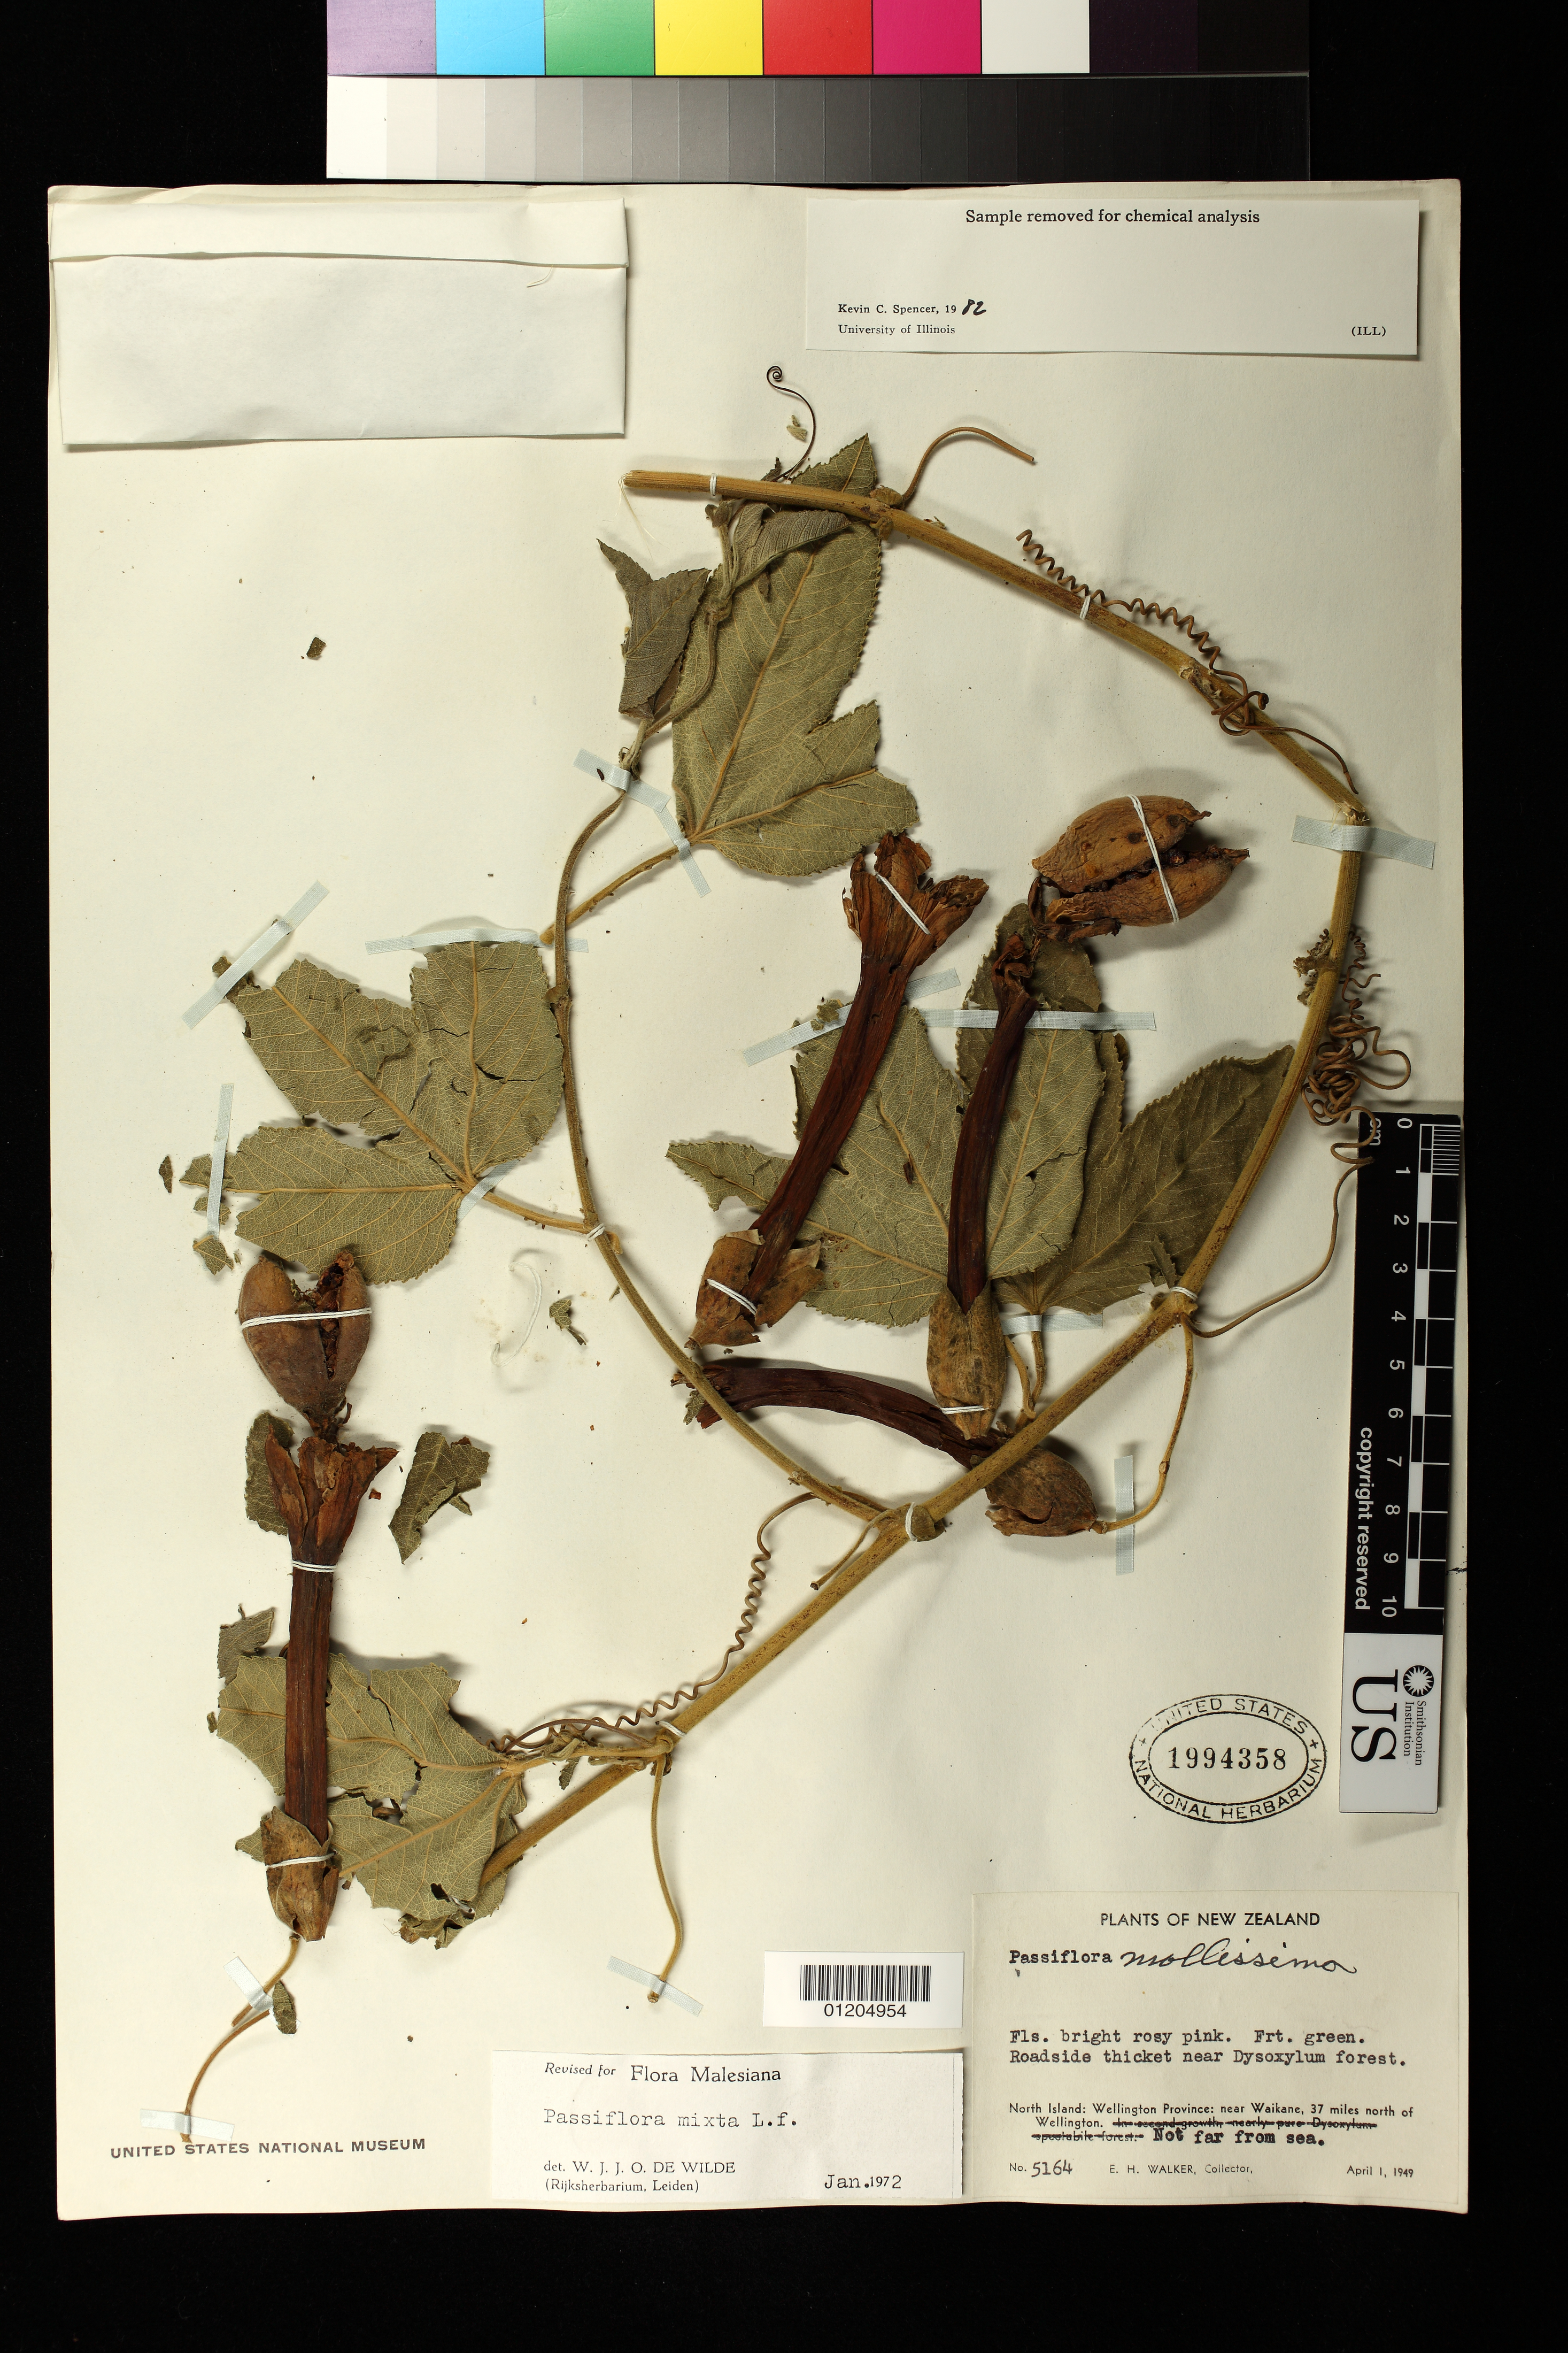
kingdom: Plantae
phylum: Tracheophyta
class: Magnoliopsida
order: Malpighiales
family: Passifloraceae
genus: Passiflora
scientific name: Passiflora mixta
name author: L. f.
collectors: E. H. Walker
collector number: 5164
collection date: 1949-04-01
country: New Zealand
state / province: Wellington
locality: North Island: near Waikane, 37 miles north of Wellington. Not far from sea.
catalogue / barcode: US 1994358